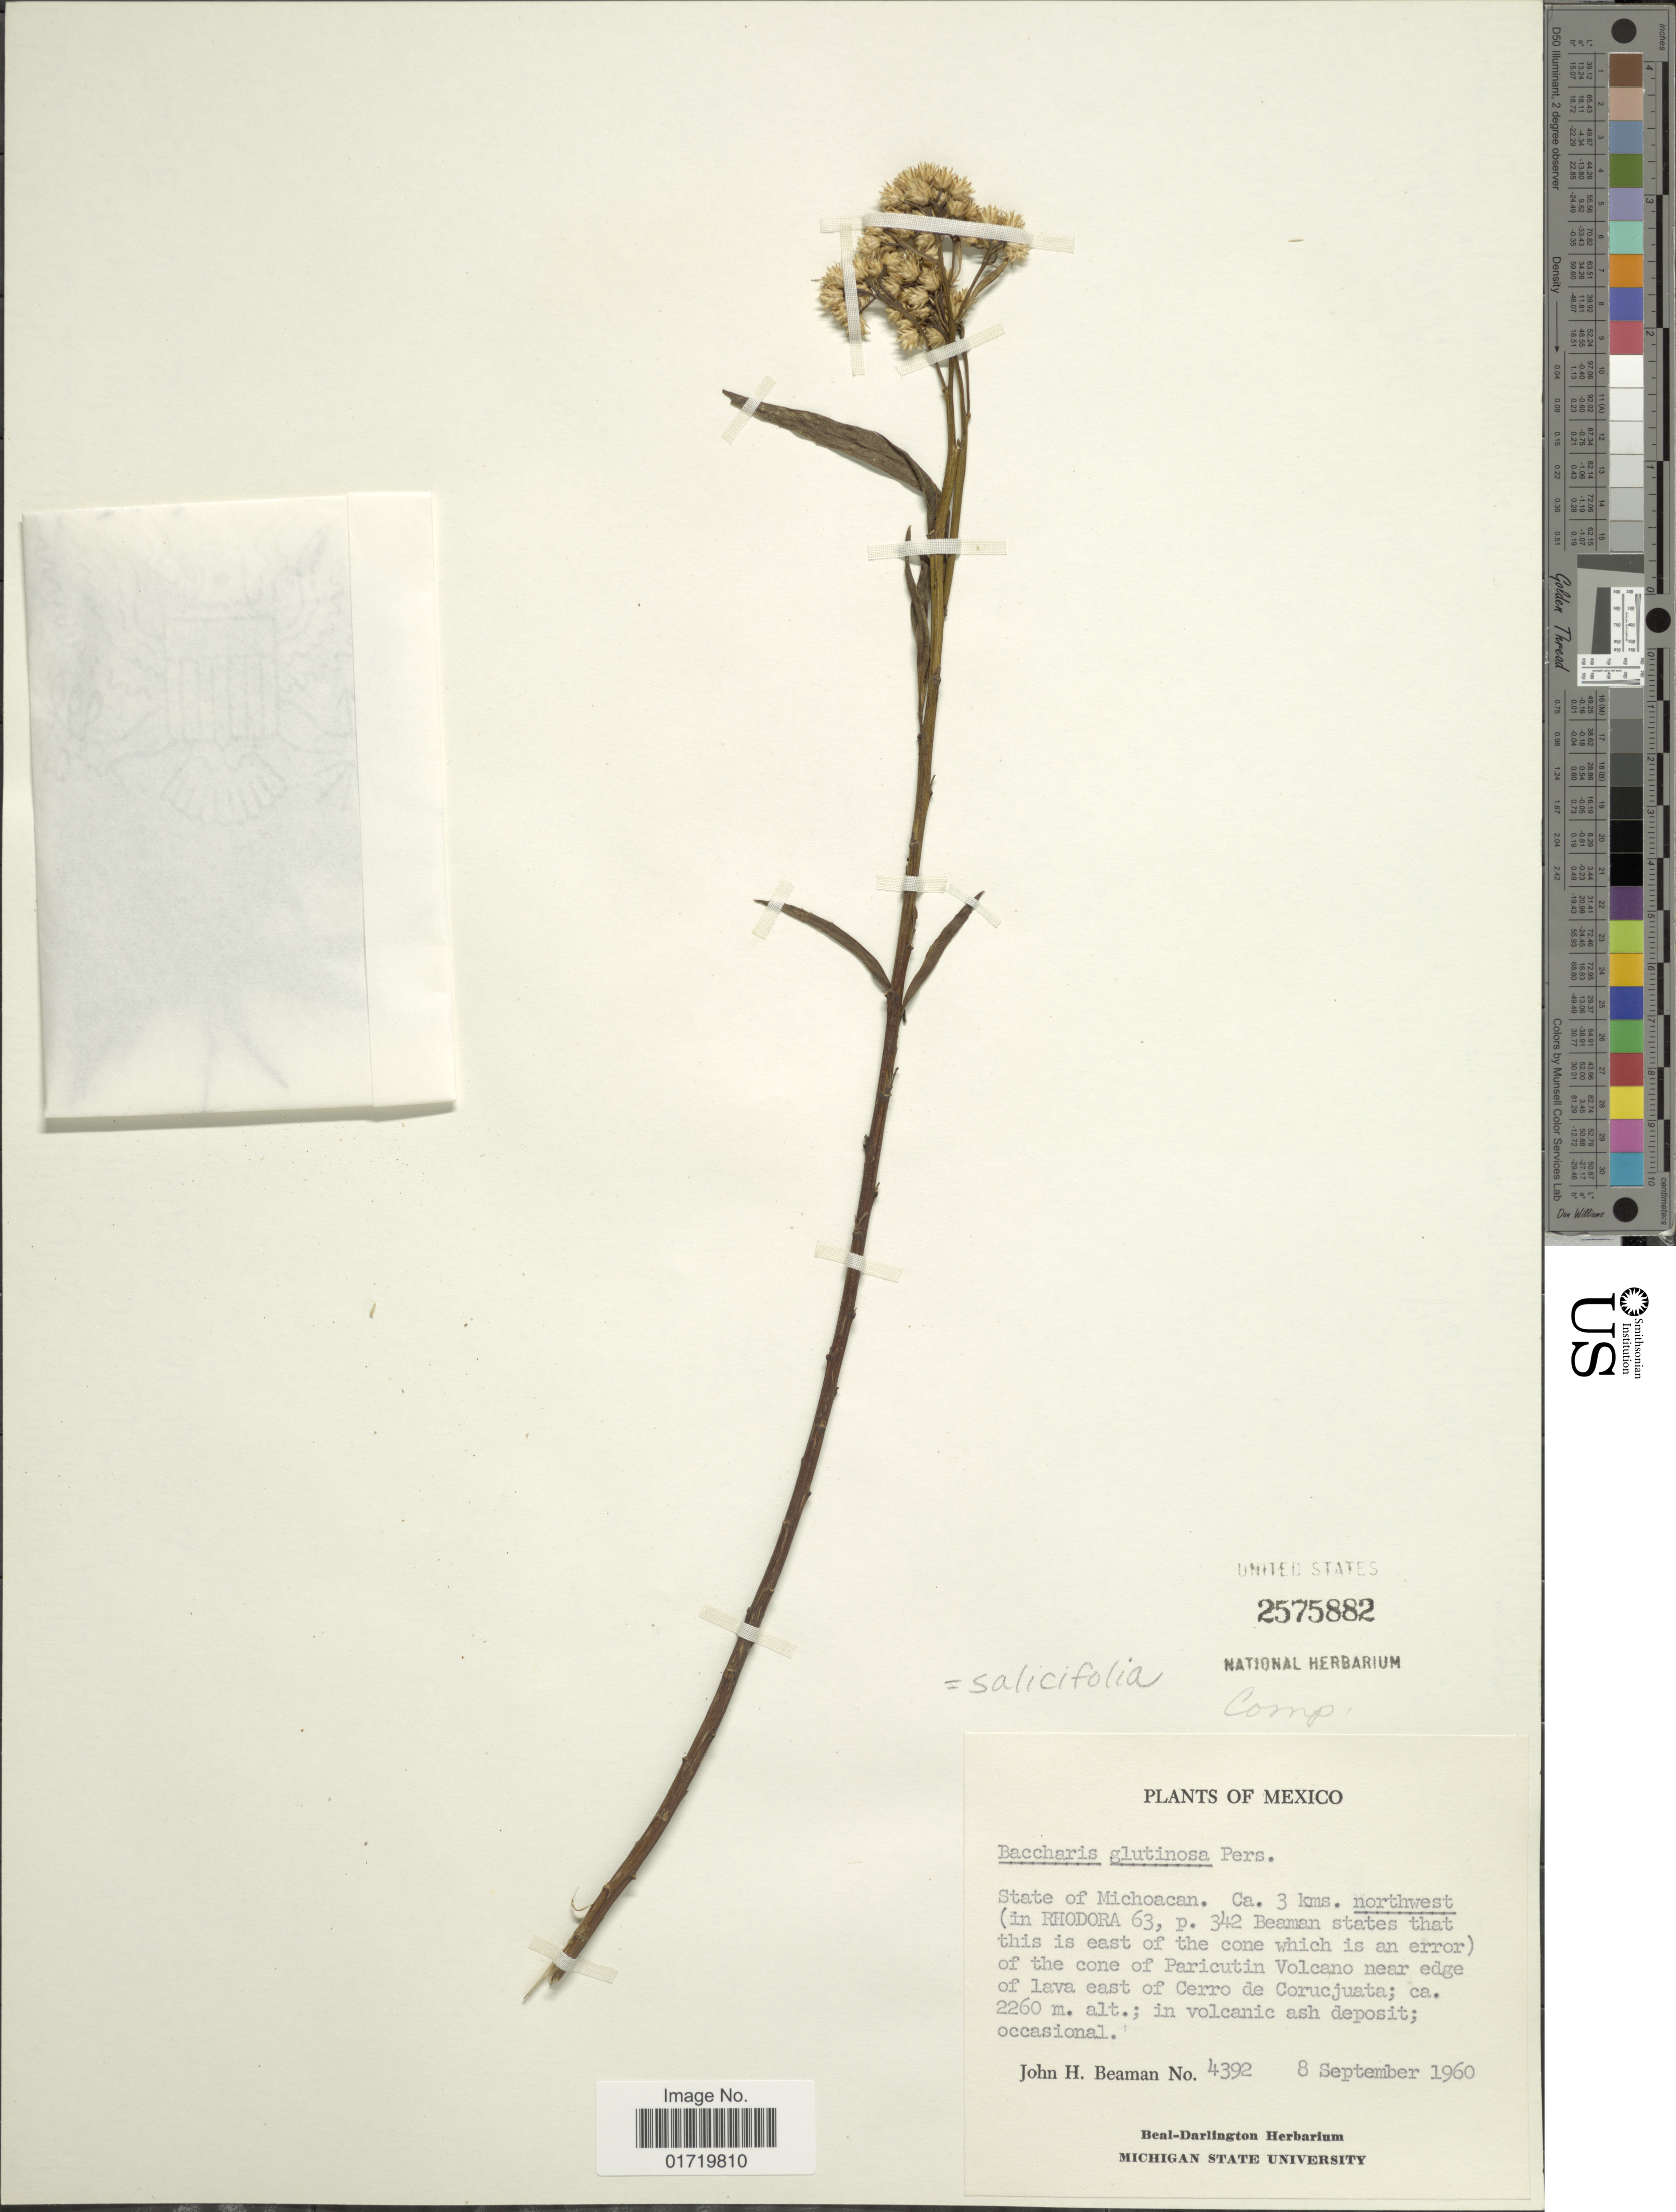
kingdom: Plantae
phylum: Tracheophyta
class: Magnoliopsida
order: Asterales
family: Asteraceae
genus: Baccharis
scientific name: Baccharis salicifolia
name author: (Ruiz & Pav.) Pers.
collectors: J. H. Beaman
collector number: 4392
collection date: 1960-09-08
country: Mexico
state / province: Michoacán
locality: State of Michoacan, 3 km. northwest (in Rhodora 63, p. 342 Beaman state that this is east of the cone which is an error) of the cone of Paricutin Volcano near edge of lava east of Cerro de Corucjuata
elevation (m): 2260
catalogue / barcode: US 2575882